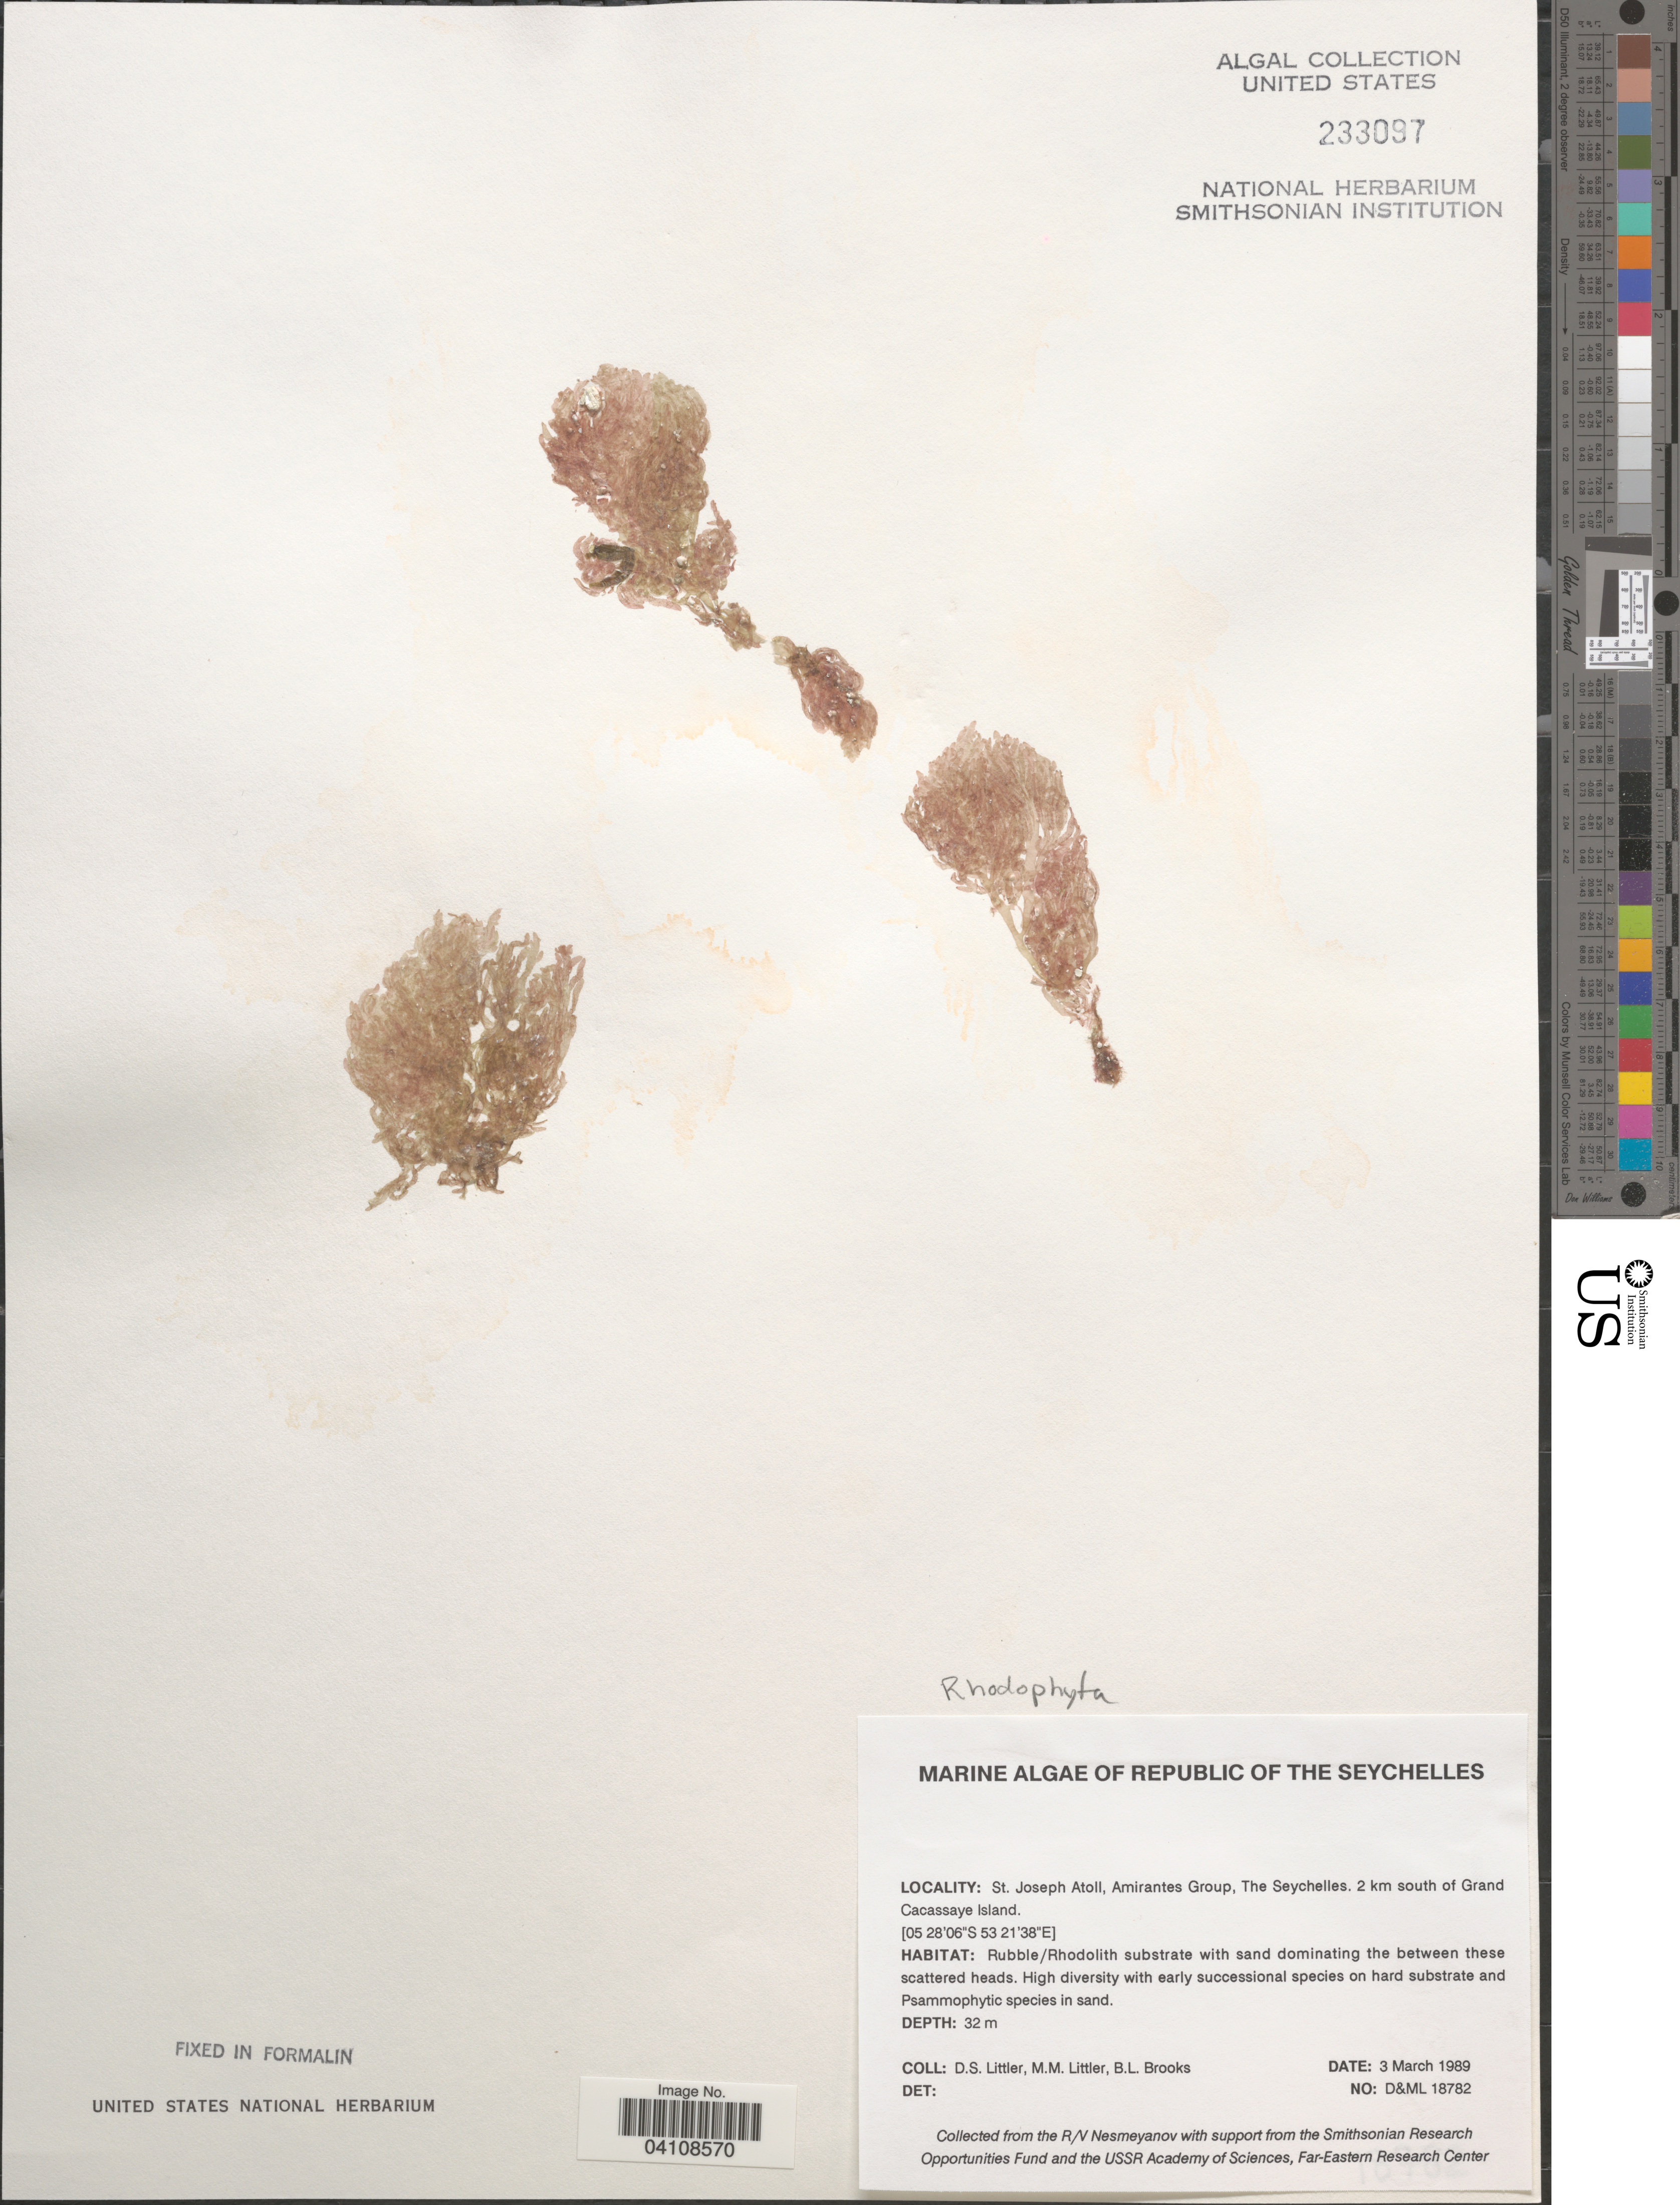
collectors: D. S. Littler & B. Brooks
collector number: D&ML18782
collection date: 1989-03-03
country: Seychelles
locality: Republic of The Seychelles. St. Joseph Atoll, Amirantes Group. 2 km south of Grand Cacassaye Island.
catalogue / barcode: US 233097